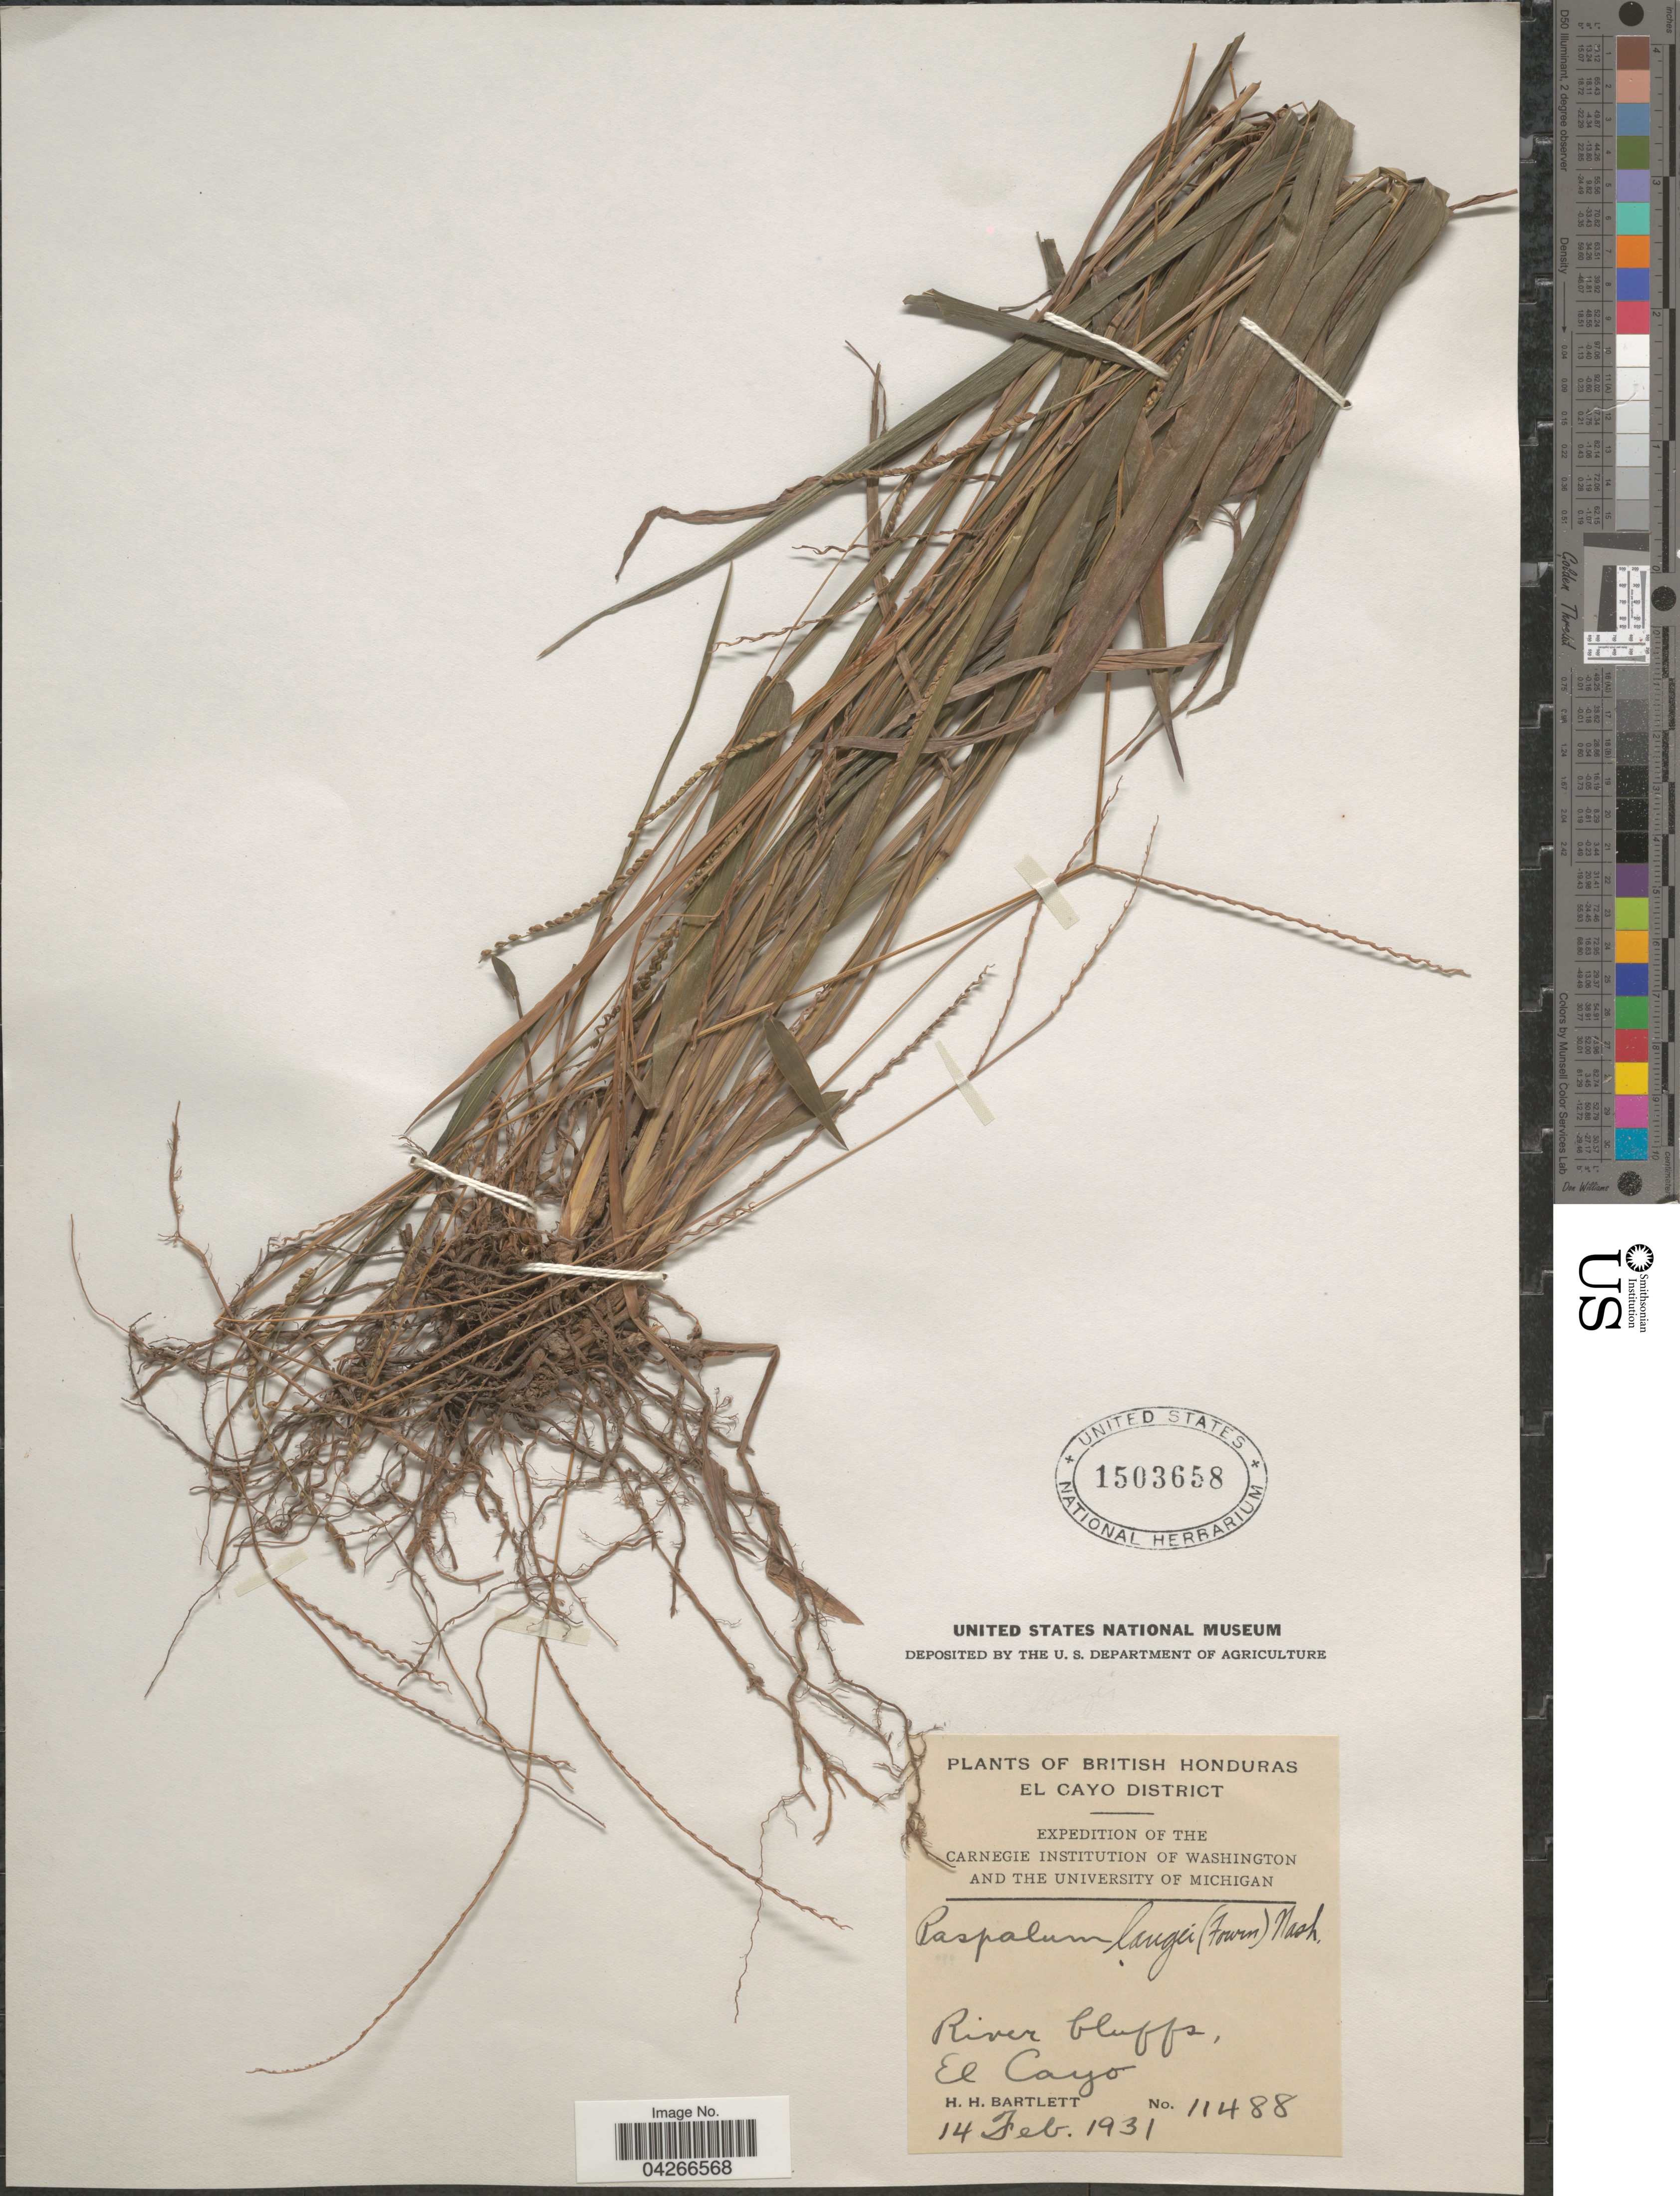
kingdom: Plantae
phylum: Tracheophyta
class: Liliopsida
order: Poales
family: Poaceae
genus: Paspalum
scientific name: Paspalum langei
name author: (E. Fourn.) Nash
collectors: H. H. Bartlett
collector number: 11488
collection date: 1931-02-14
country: Belize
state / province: Cayo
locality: British Honduras. El Cayo District. Expedition of the Carnegie Institution of Washington and the University of Michigan. River bluffs.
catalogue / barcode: US 1503658